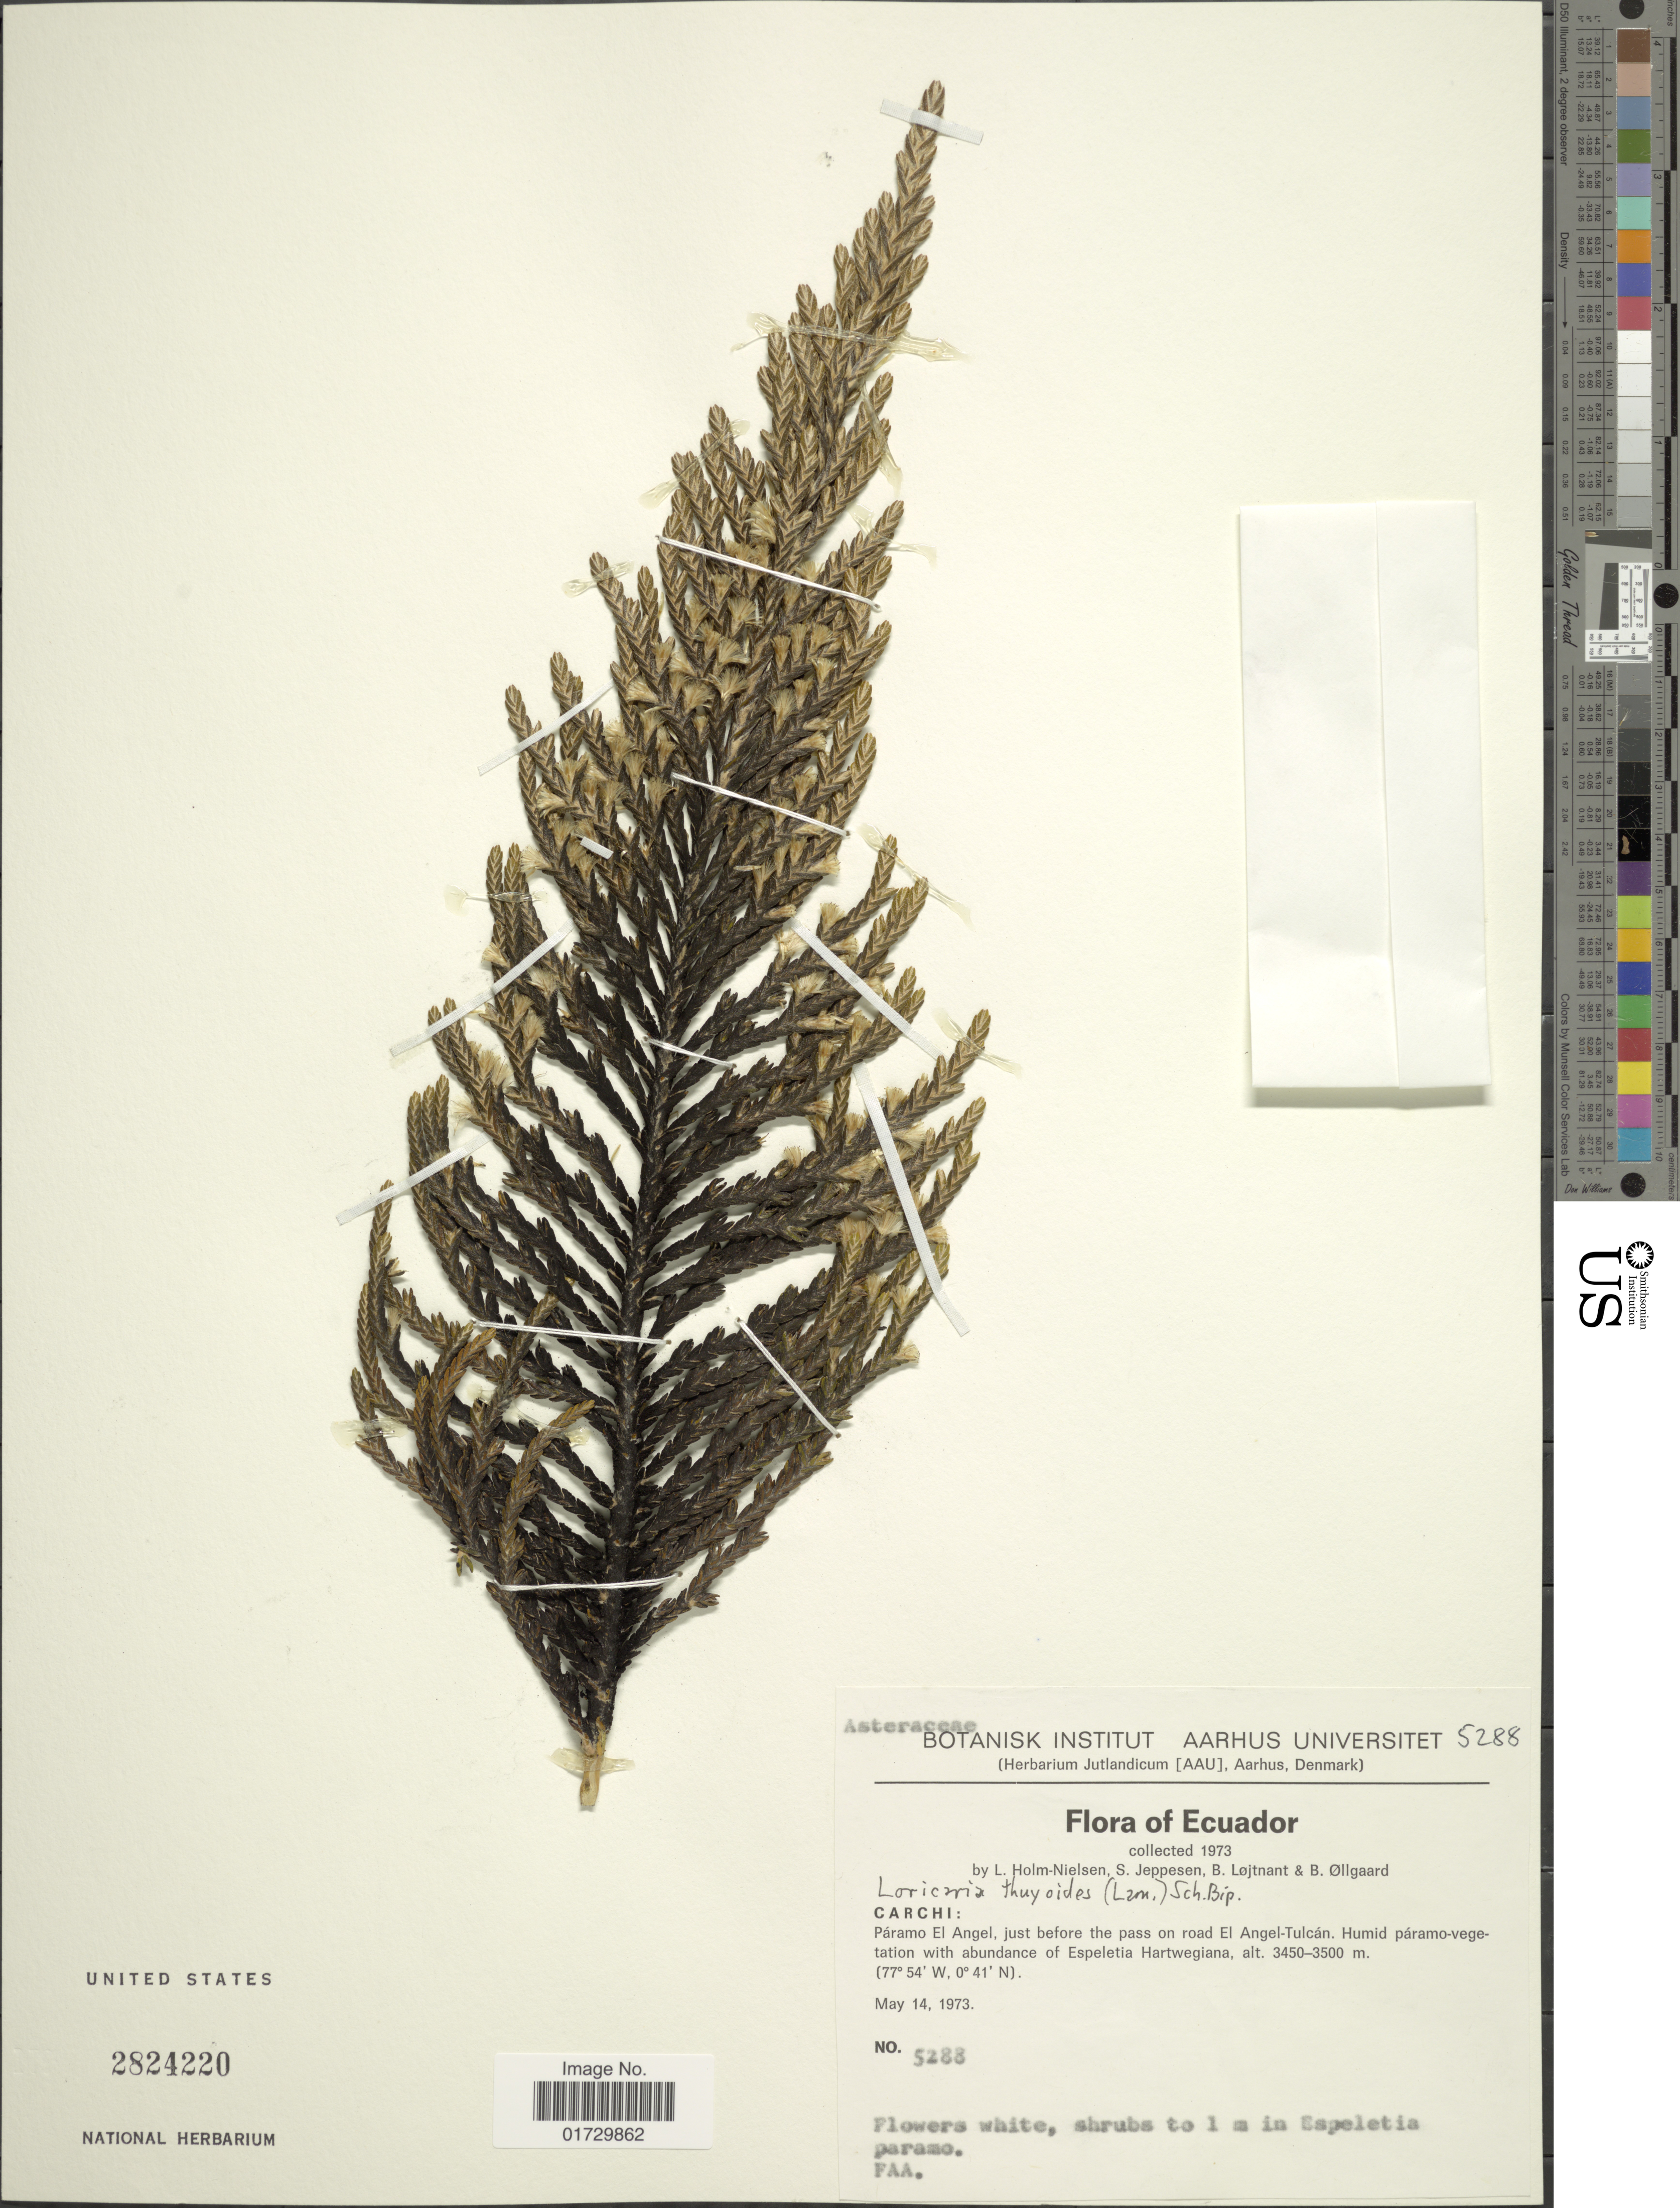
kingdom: Plantae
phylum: Tracheophyta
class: Magnoliopsida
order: Asterales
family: Asteraceae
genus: Loricaria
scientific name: Loricaria thuyoides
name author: (Lam.) Sch. Bip.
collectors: L. B. Holm-Nielsen, S. Jeppesen, B. Löjtnant & B. Øllgaard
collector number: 5288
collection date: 1973-05-14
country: Ecuador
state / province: Carchi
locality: Paramo El Angel, just before the pass on road El Angel-Tulcan. Humid paramo-vegetation with abundance of Espeletia Hartwegiana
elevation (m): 3450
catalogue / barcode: US 2824220